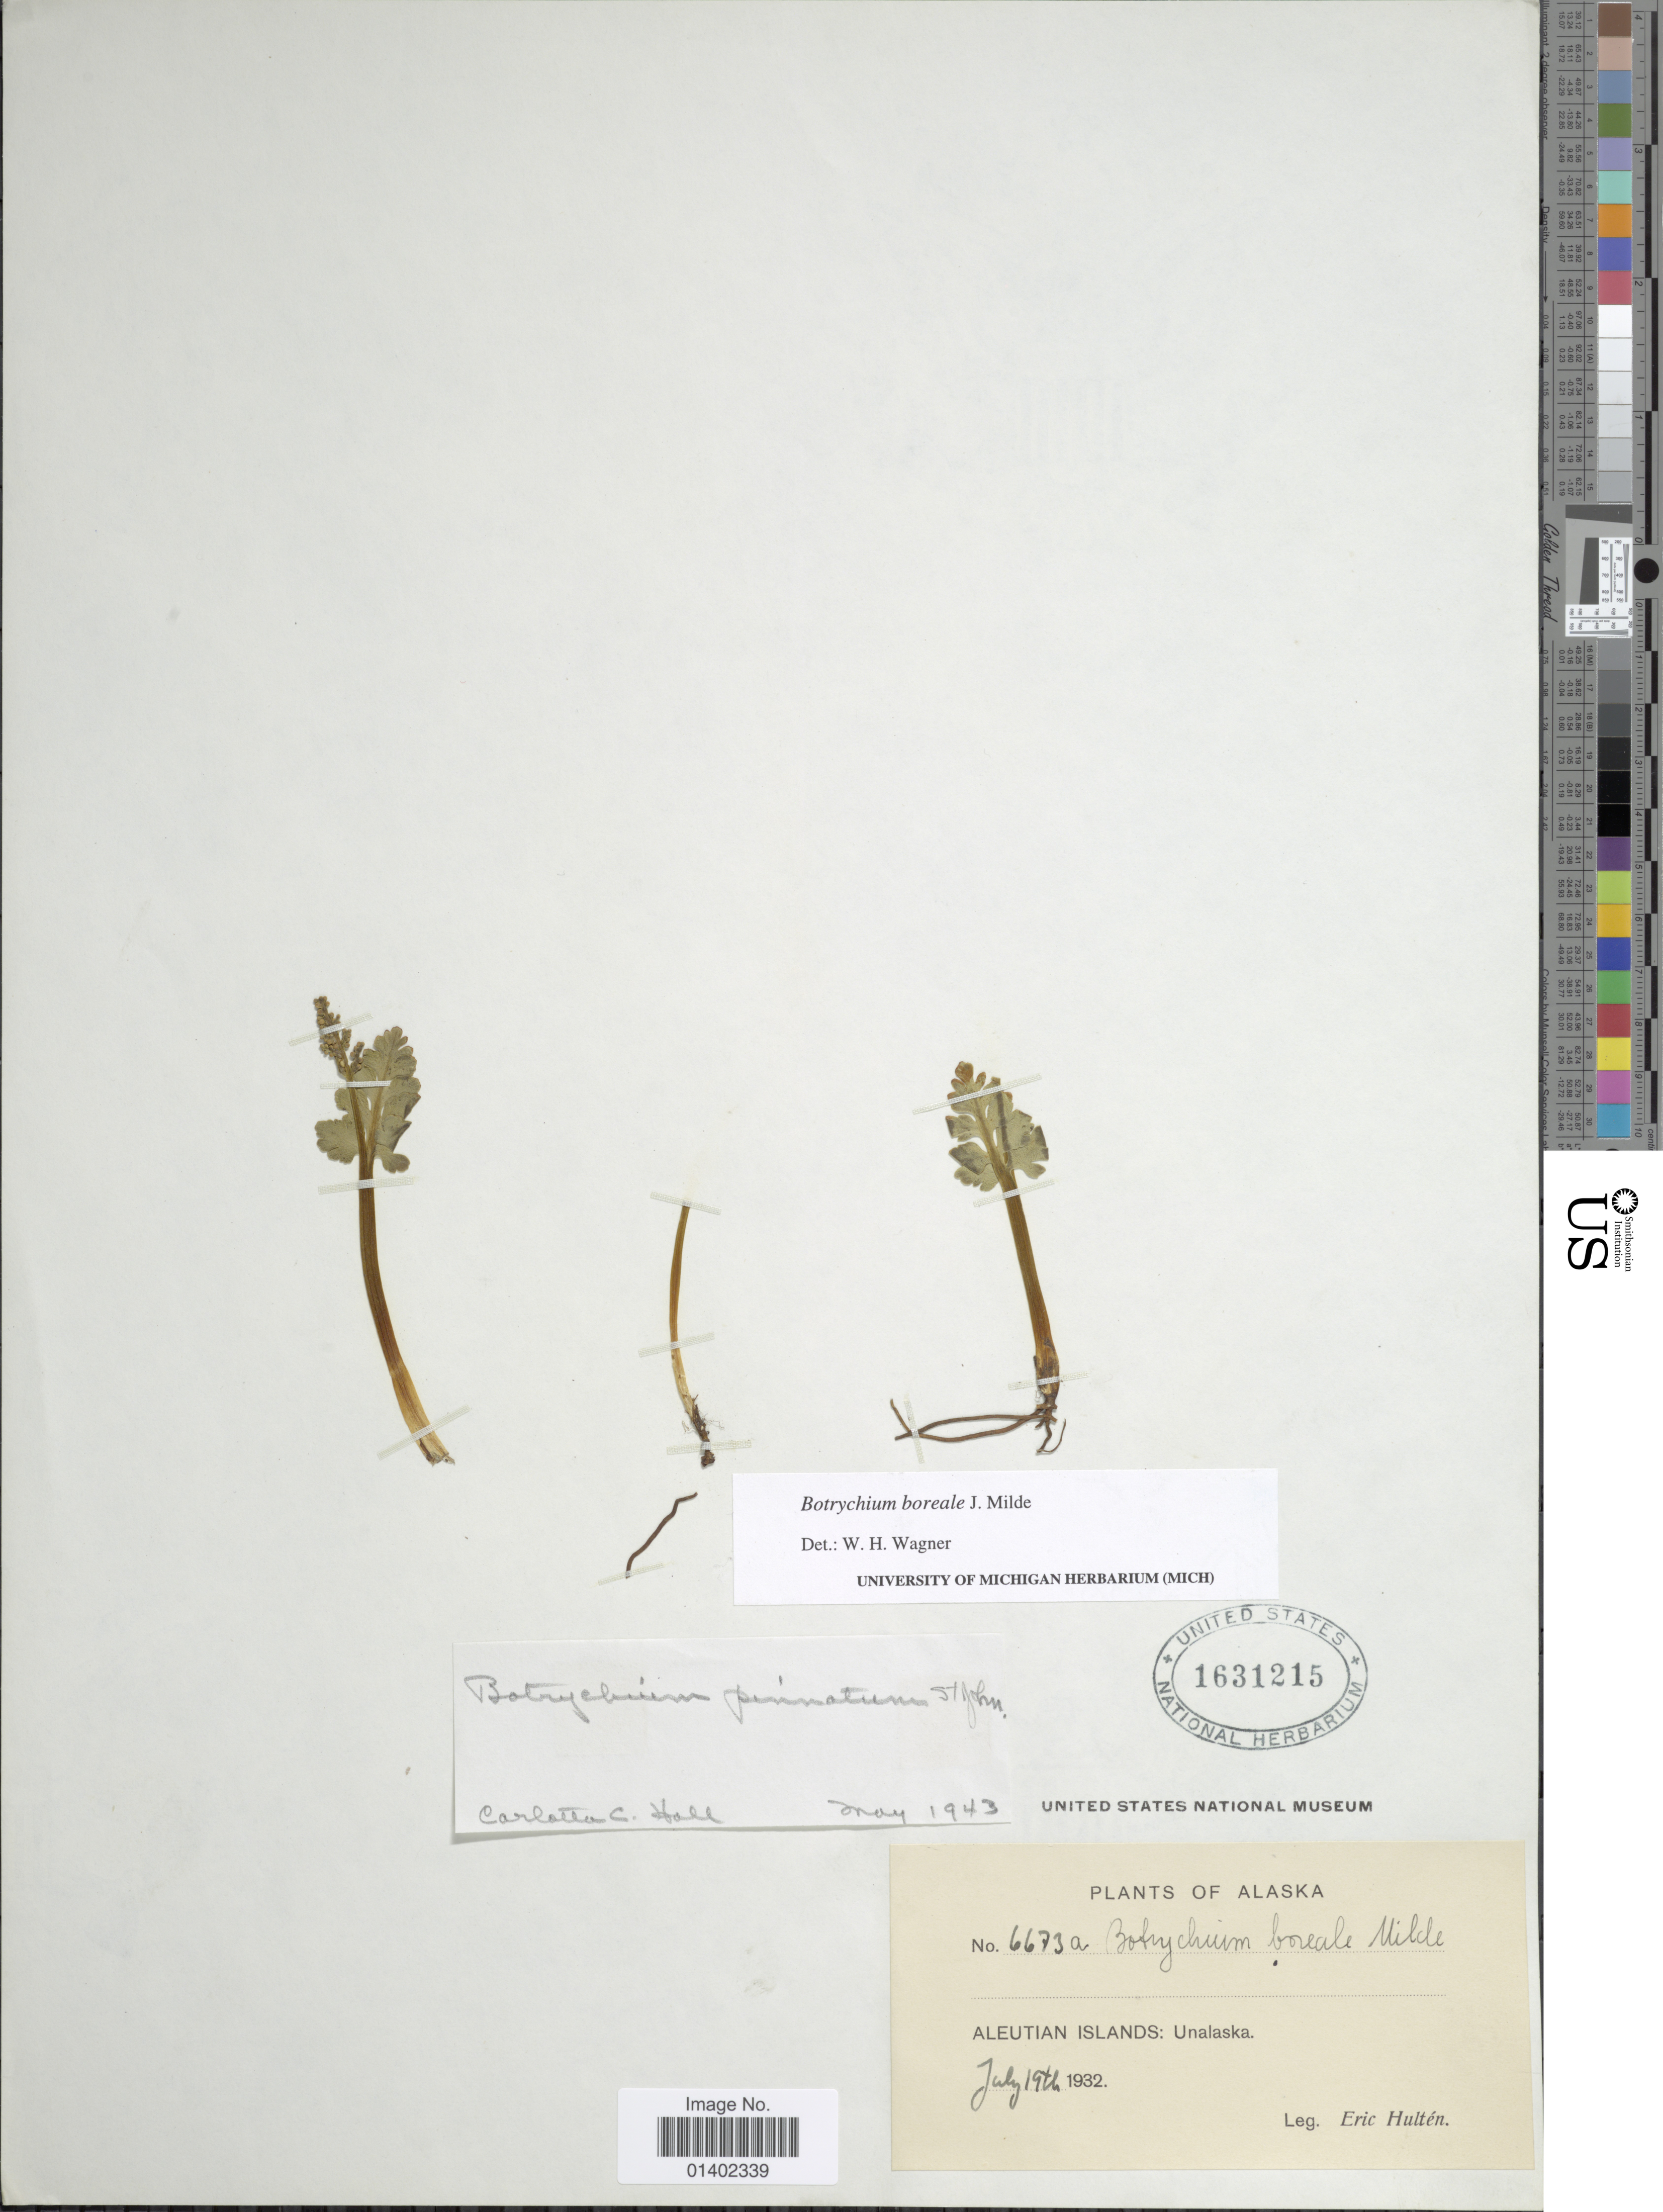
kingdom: Plantae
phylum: Tracheophyta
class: Polypodiopsida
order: Ophioglossales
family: Ophioglossaceae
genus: Botrychium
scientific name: Botrychium pinnatum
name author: H. St. John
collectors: E. G. Hultén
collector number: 6673a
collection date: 1932-07-19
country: United States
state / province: Alaska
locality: Aleutian Islands: Unalaska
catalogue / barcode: US 1631215